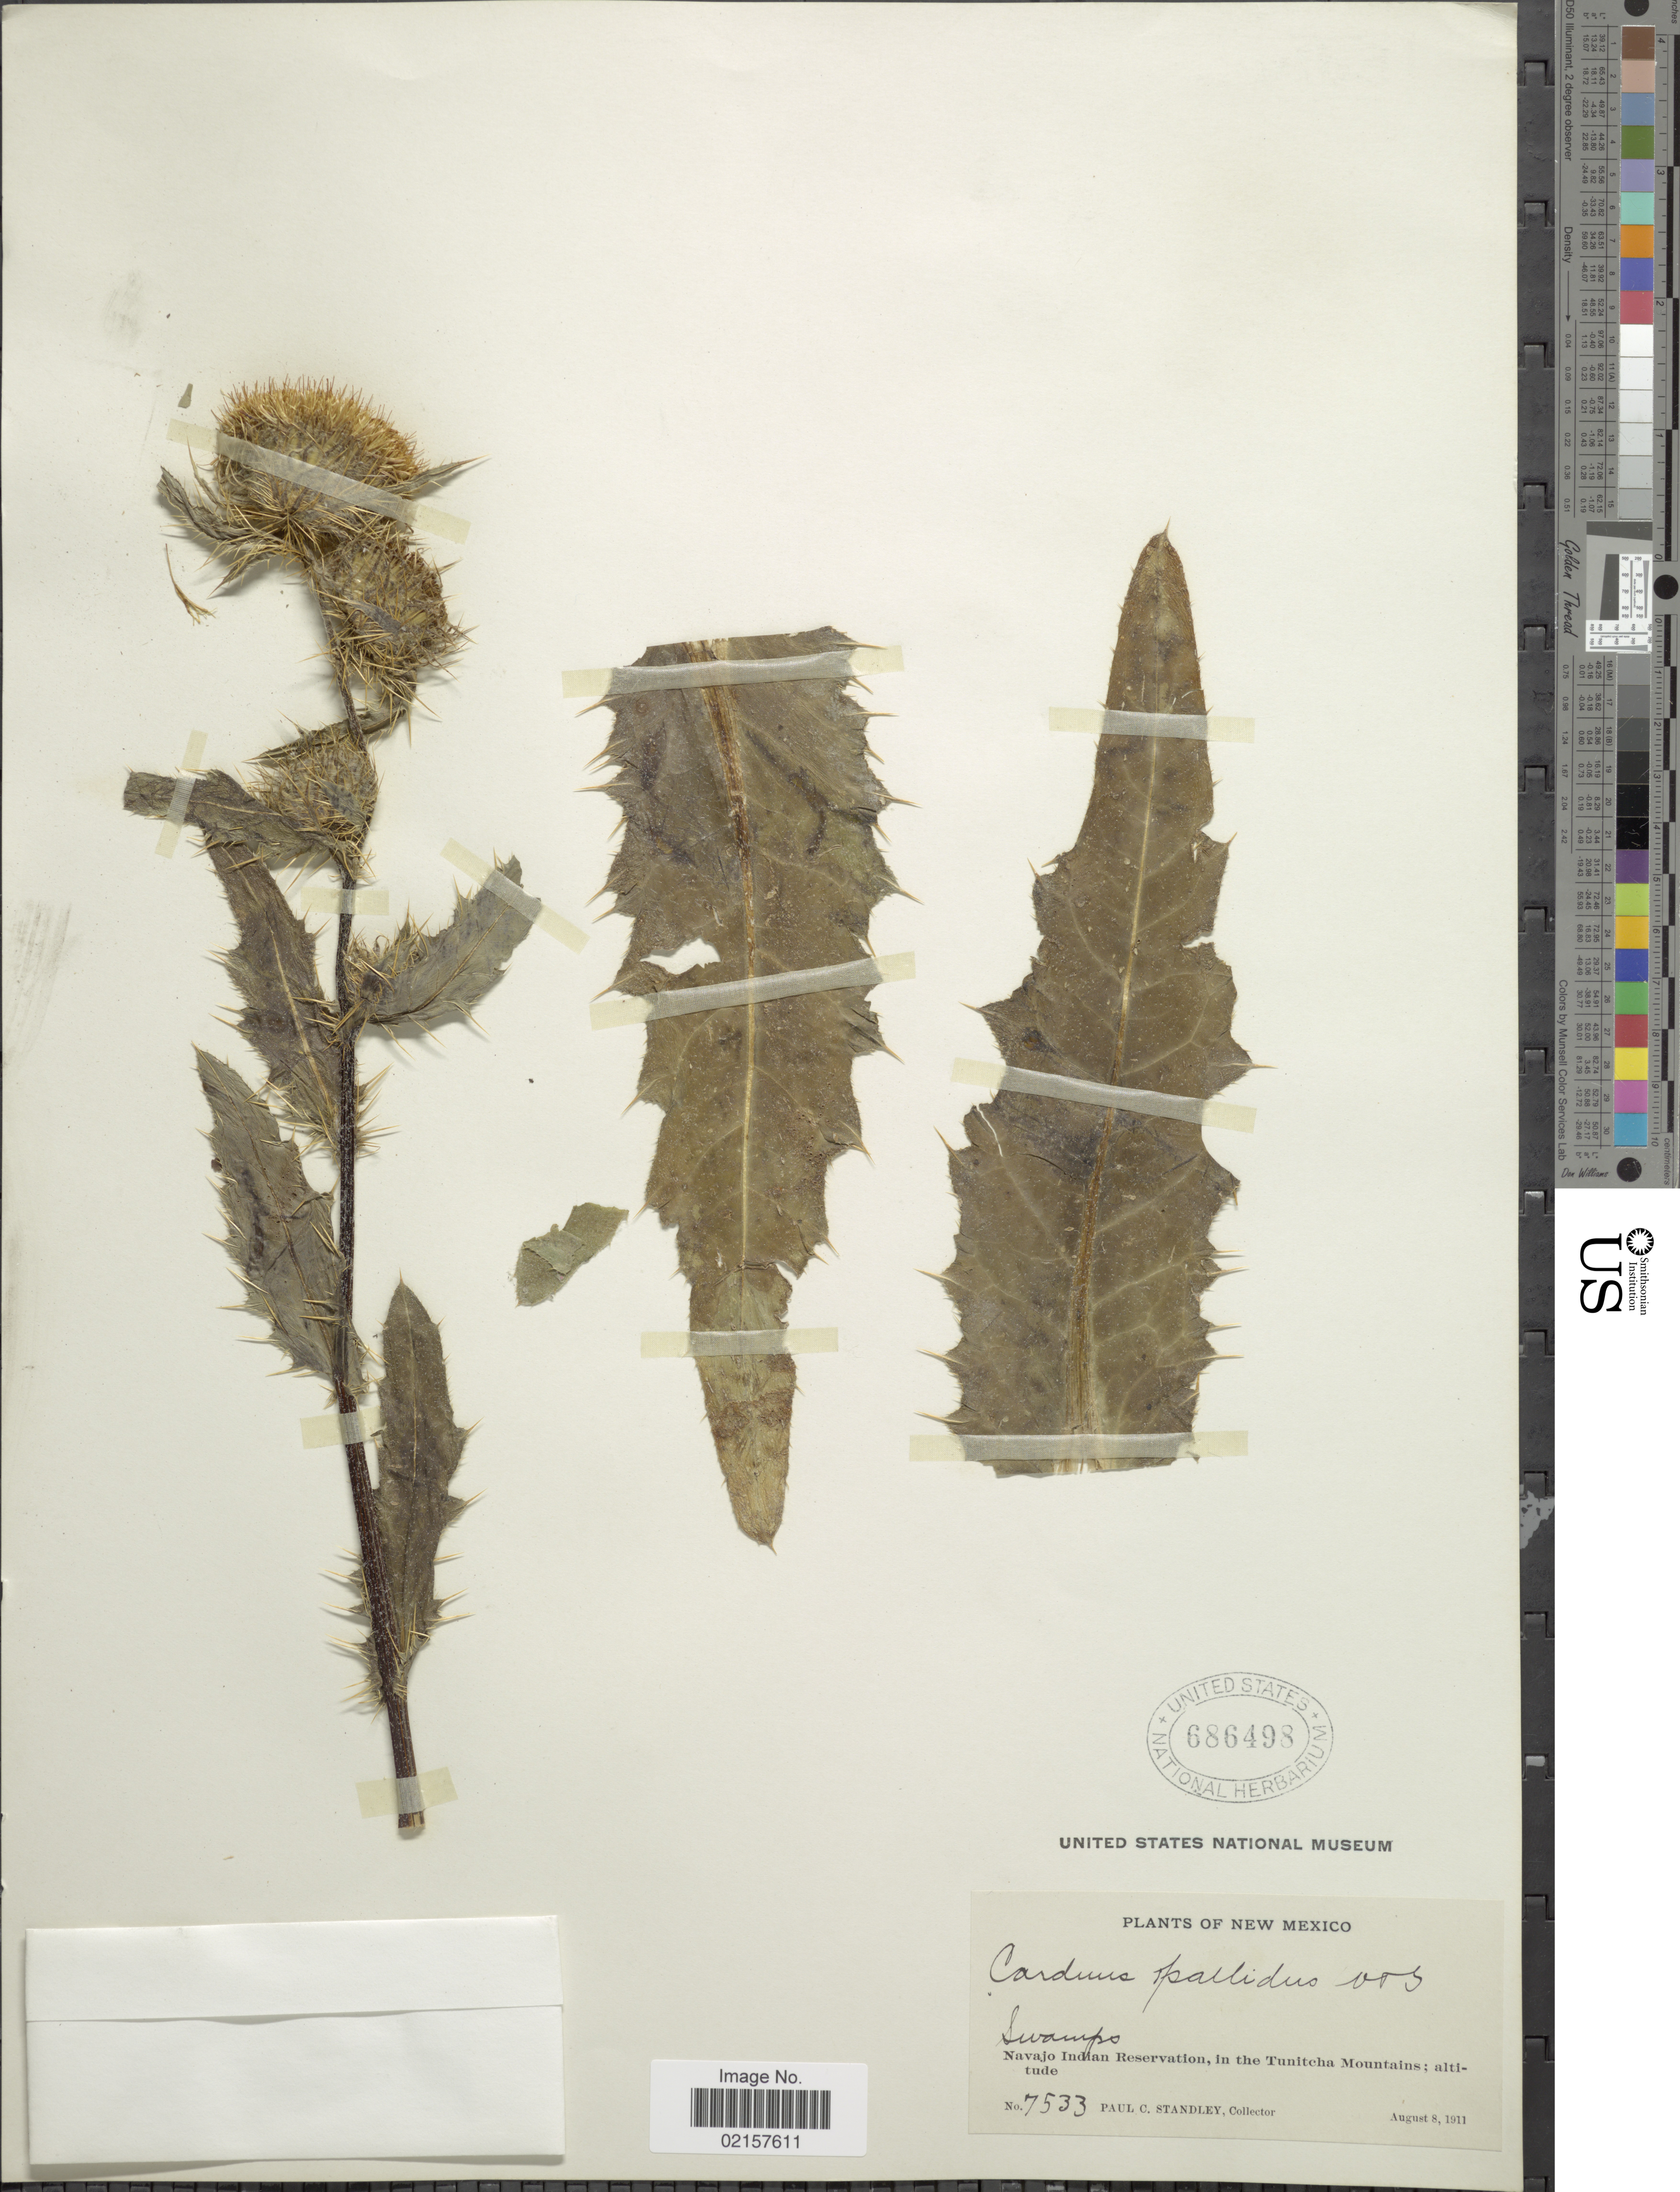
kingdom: Plantae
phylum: Tracheophyta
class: Magnoliopsida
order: Asterales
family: Asteraceae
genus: Cirsium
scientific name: Cirsium parryi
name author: (A. Gray) Petr.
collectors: P. C. Standley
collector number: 8533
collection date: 1911-08-08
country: United States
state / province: New Mexico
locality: Swamps, Navajo Indian Reservation, in the Tunitcha Mountains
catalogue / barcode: US 686498